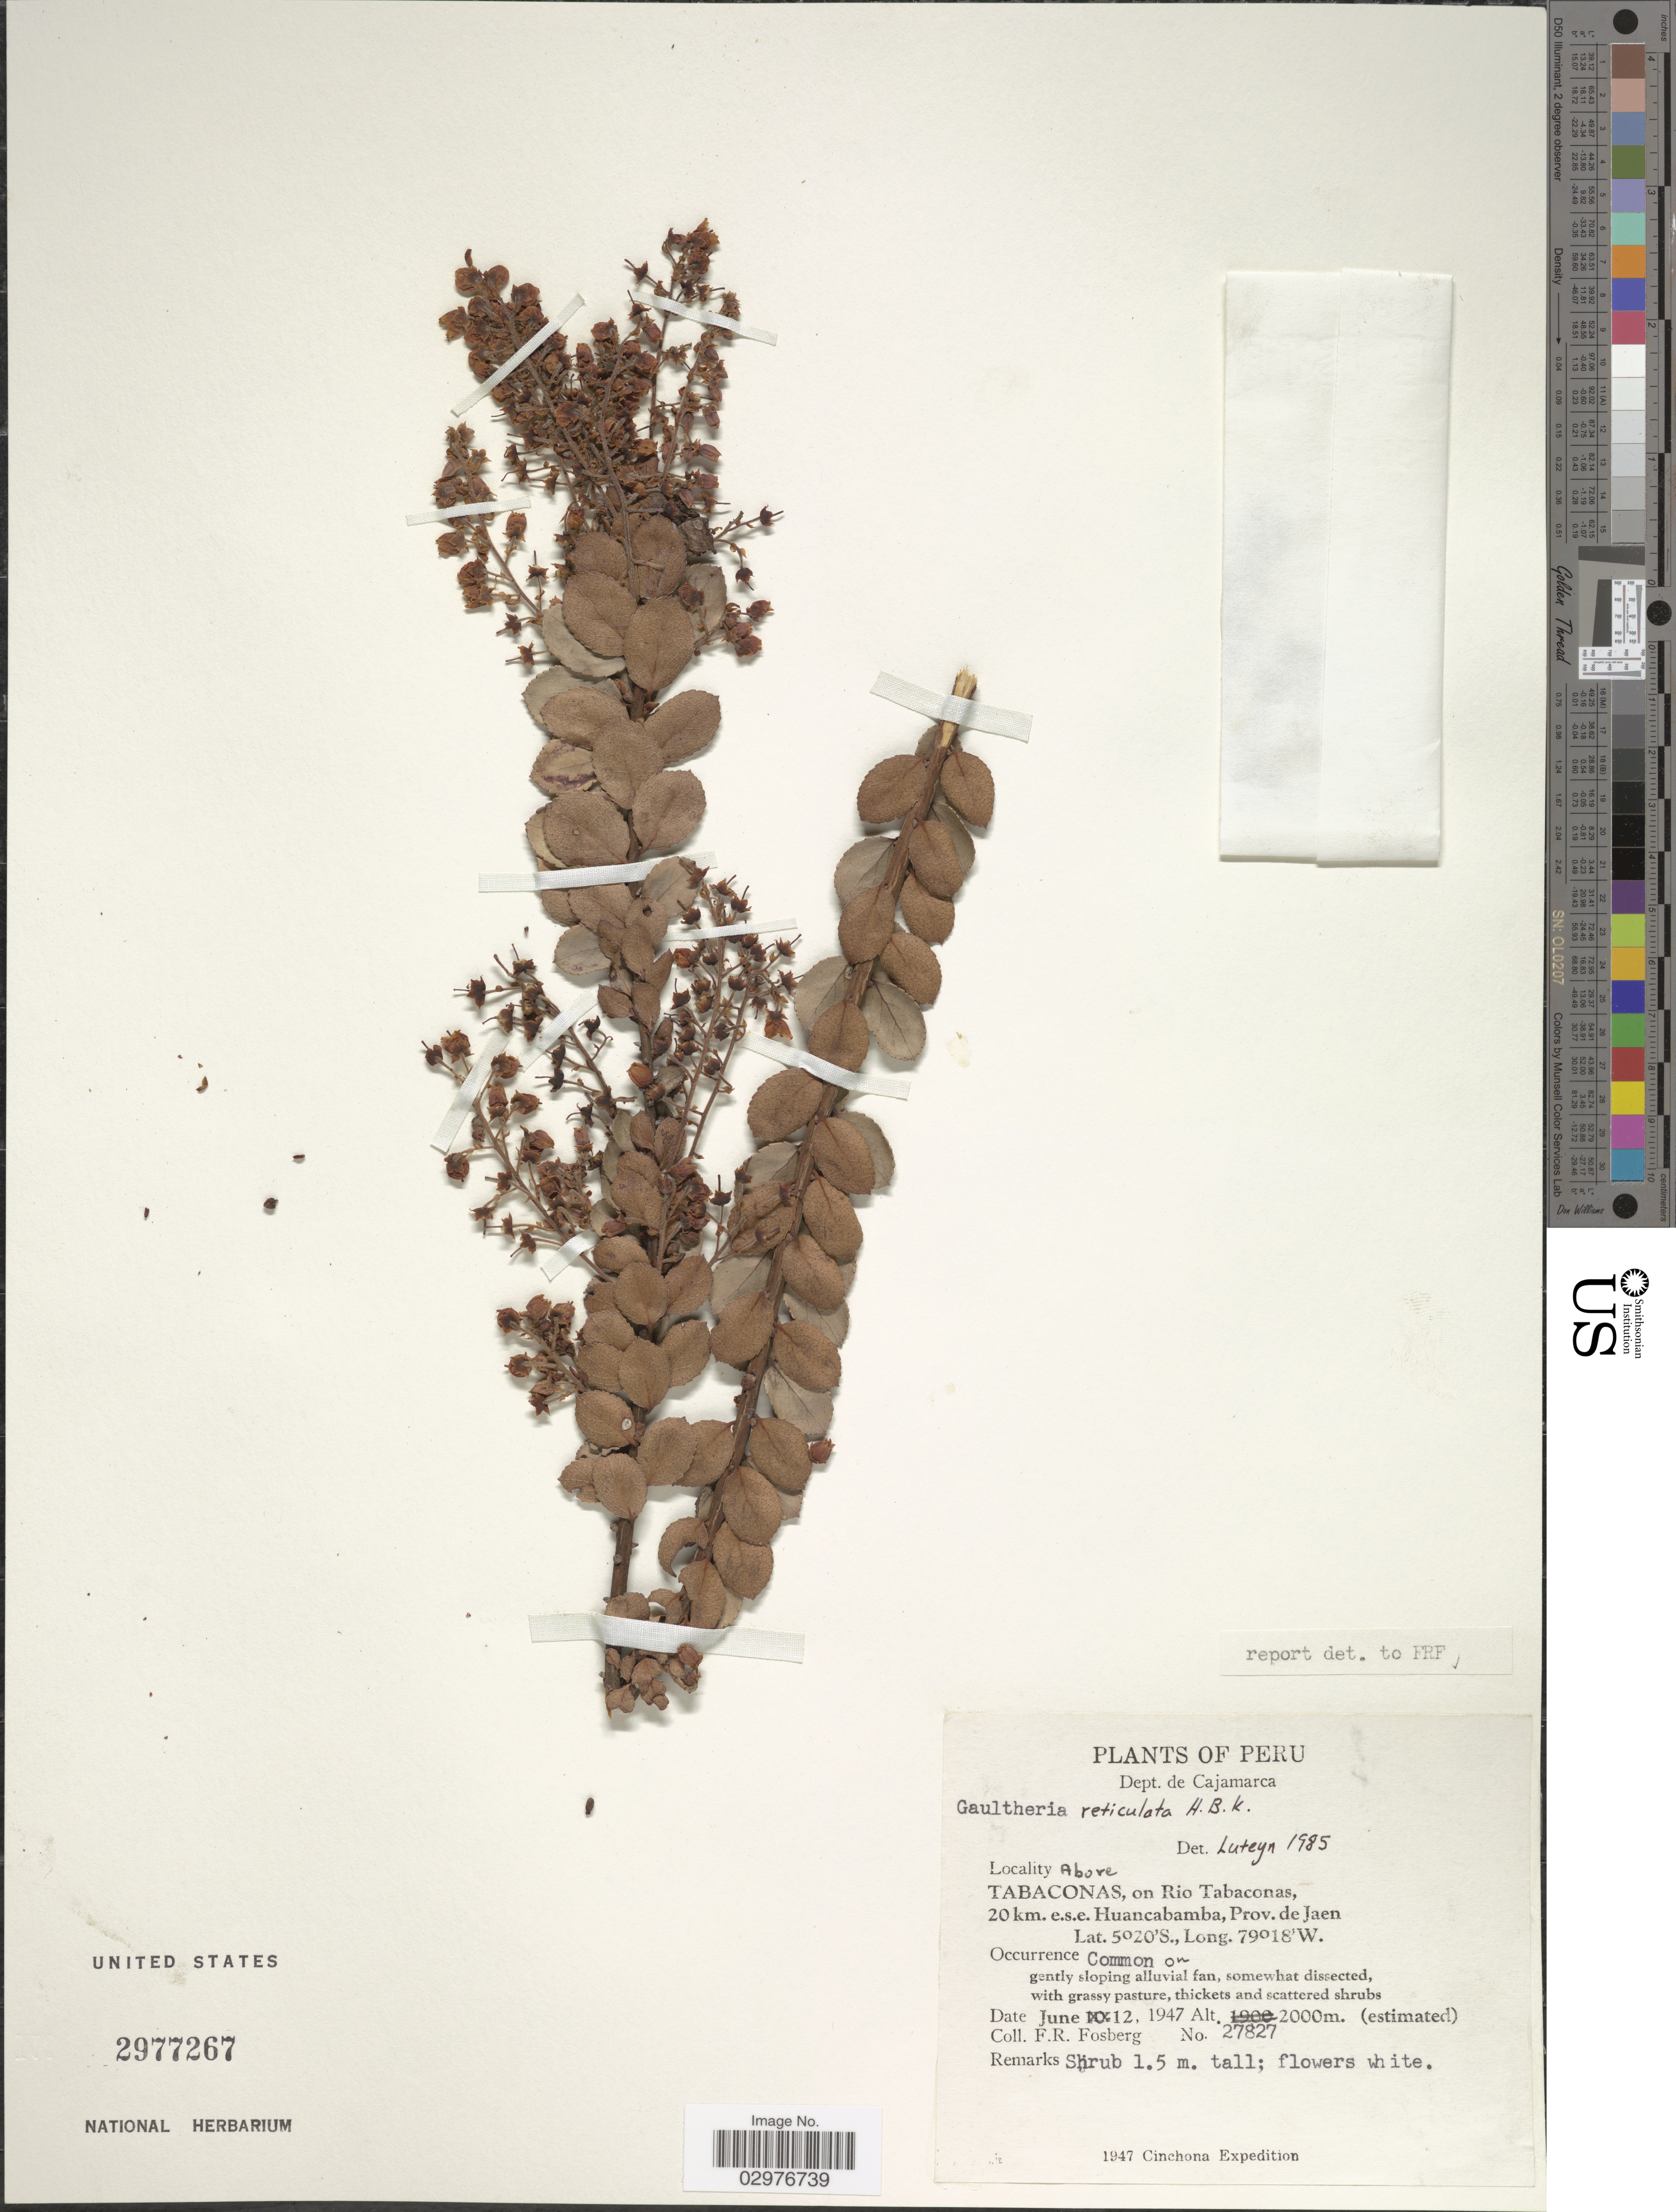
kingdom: Plantae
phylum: Tracheophyta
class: Magnoliopsida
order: Ericales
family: Ericaceae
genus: Gaultheria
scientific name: Gaultheria reticulata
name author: Kunth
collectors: F. R. Fosberg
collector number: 27827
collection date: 1947-06-12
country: Peru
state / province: Cajamarca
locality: Dept. de Cajamarca. Above Tabaconas, on Rio Tabaconas, 20 km. e.s.e Huancabamba, Prov. de Jaen.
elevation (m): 2000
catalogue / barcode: US 2977267